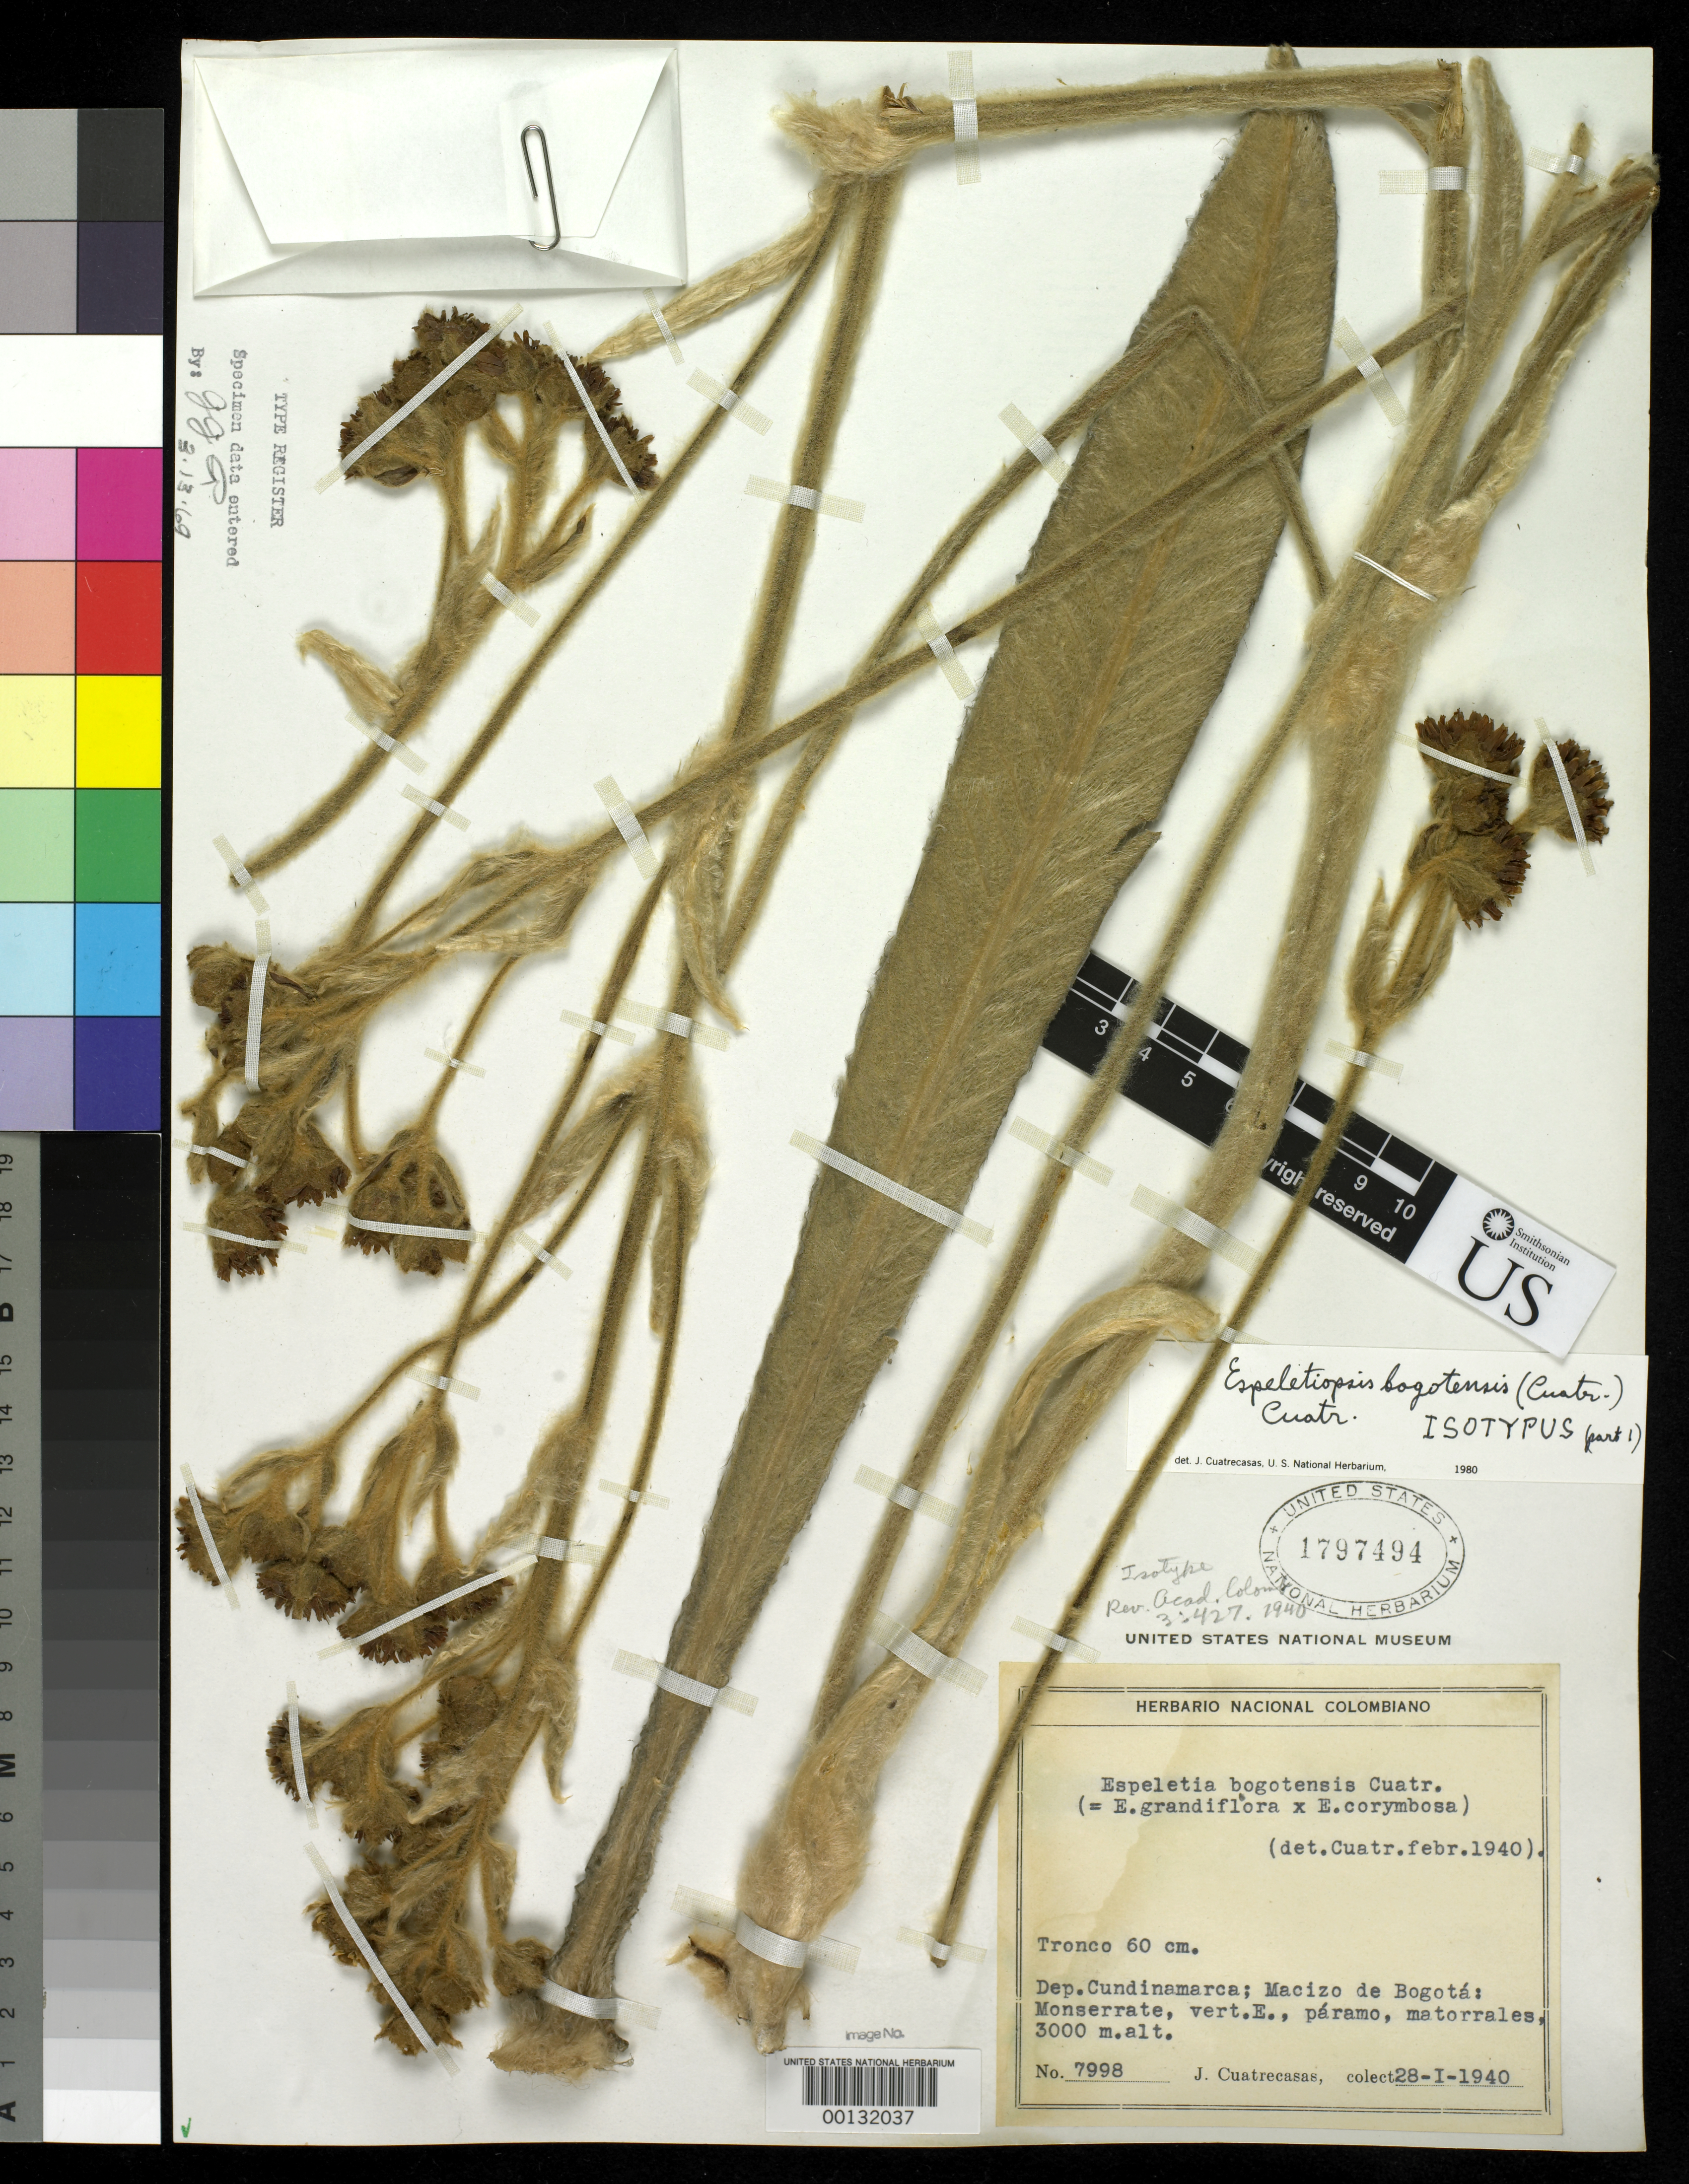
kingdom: Plantae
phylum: Tracheophyta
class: Magnoliopsida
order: Asterales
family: Asteraceae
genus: Espeletia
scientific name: Espeletia bogotensis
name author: Cuatrec.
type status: Isotype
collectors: J. Cuatrecasas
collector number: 7998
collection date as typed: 28 Jan 1940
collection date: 1940-01-28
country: Colombia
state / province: Cundinamarca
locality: Macizo de Bogata.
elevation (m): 3000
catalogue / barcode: US 1797494